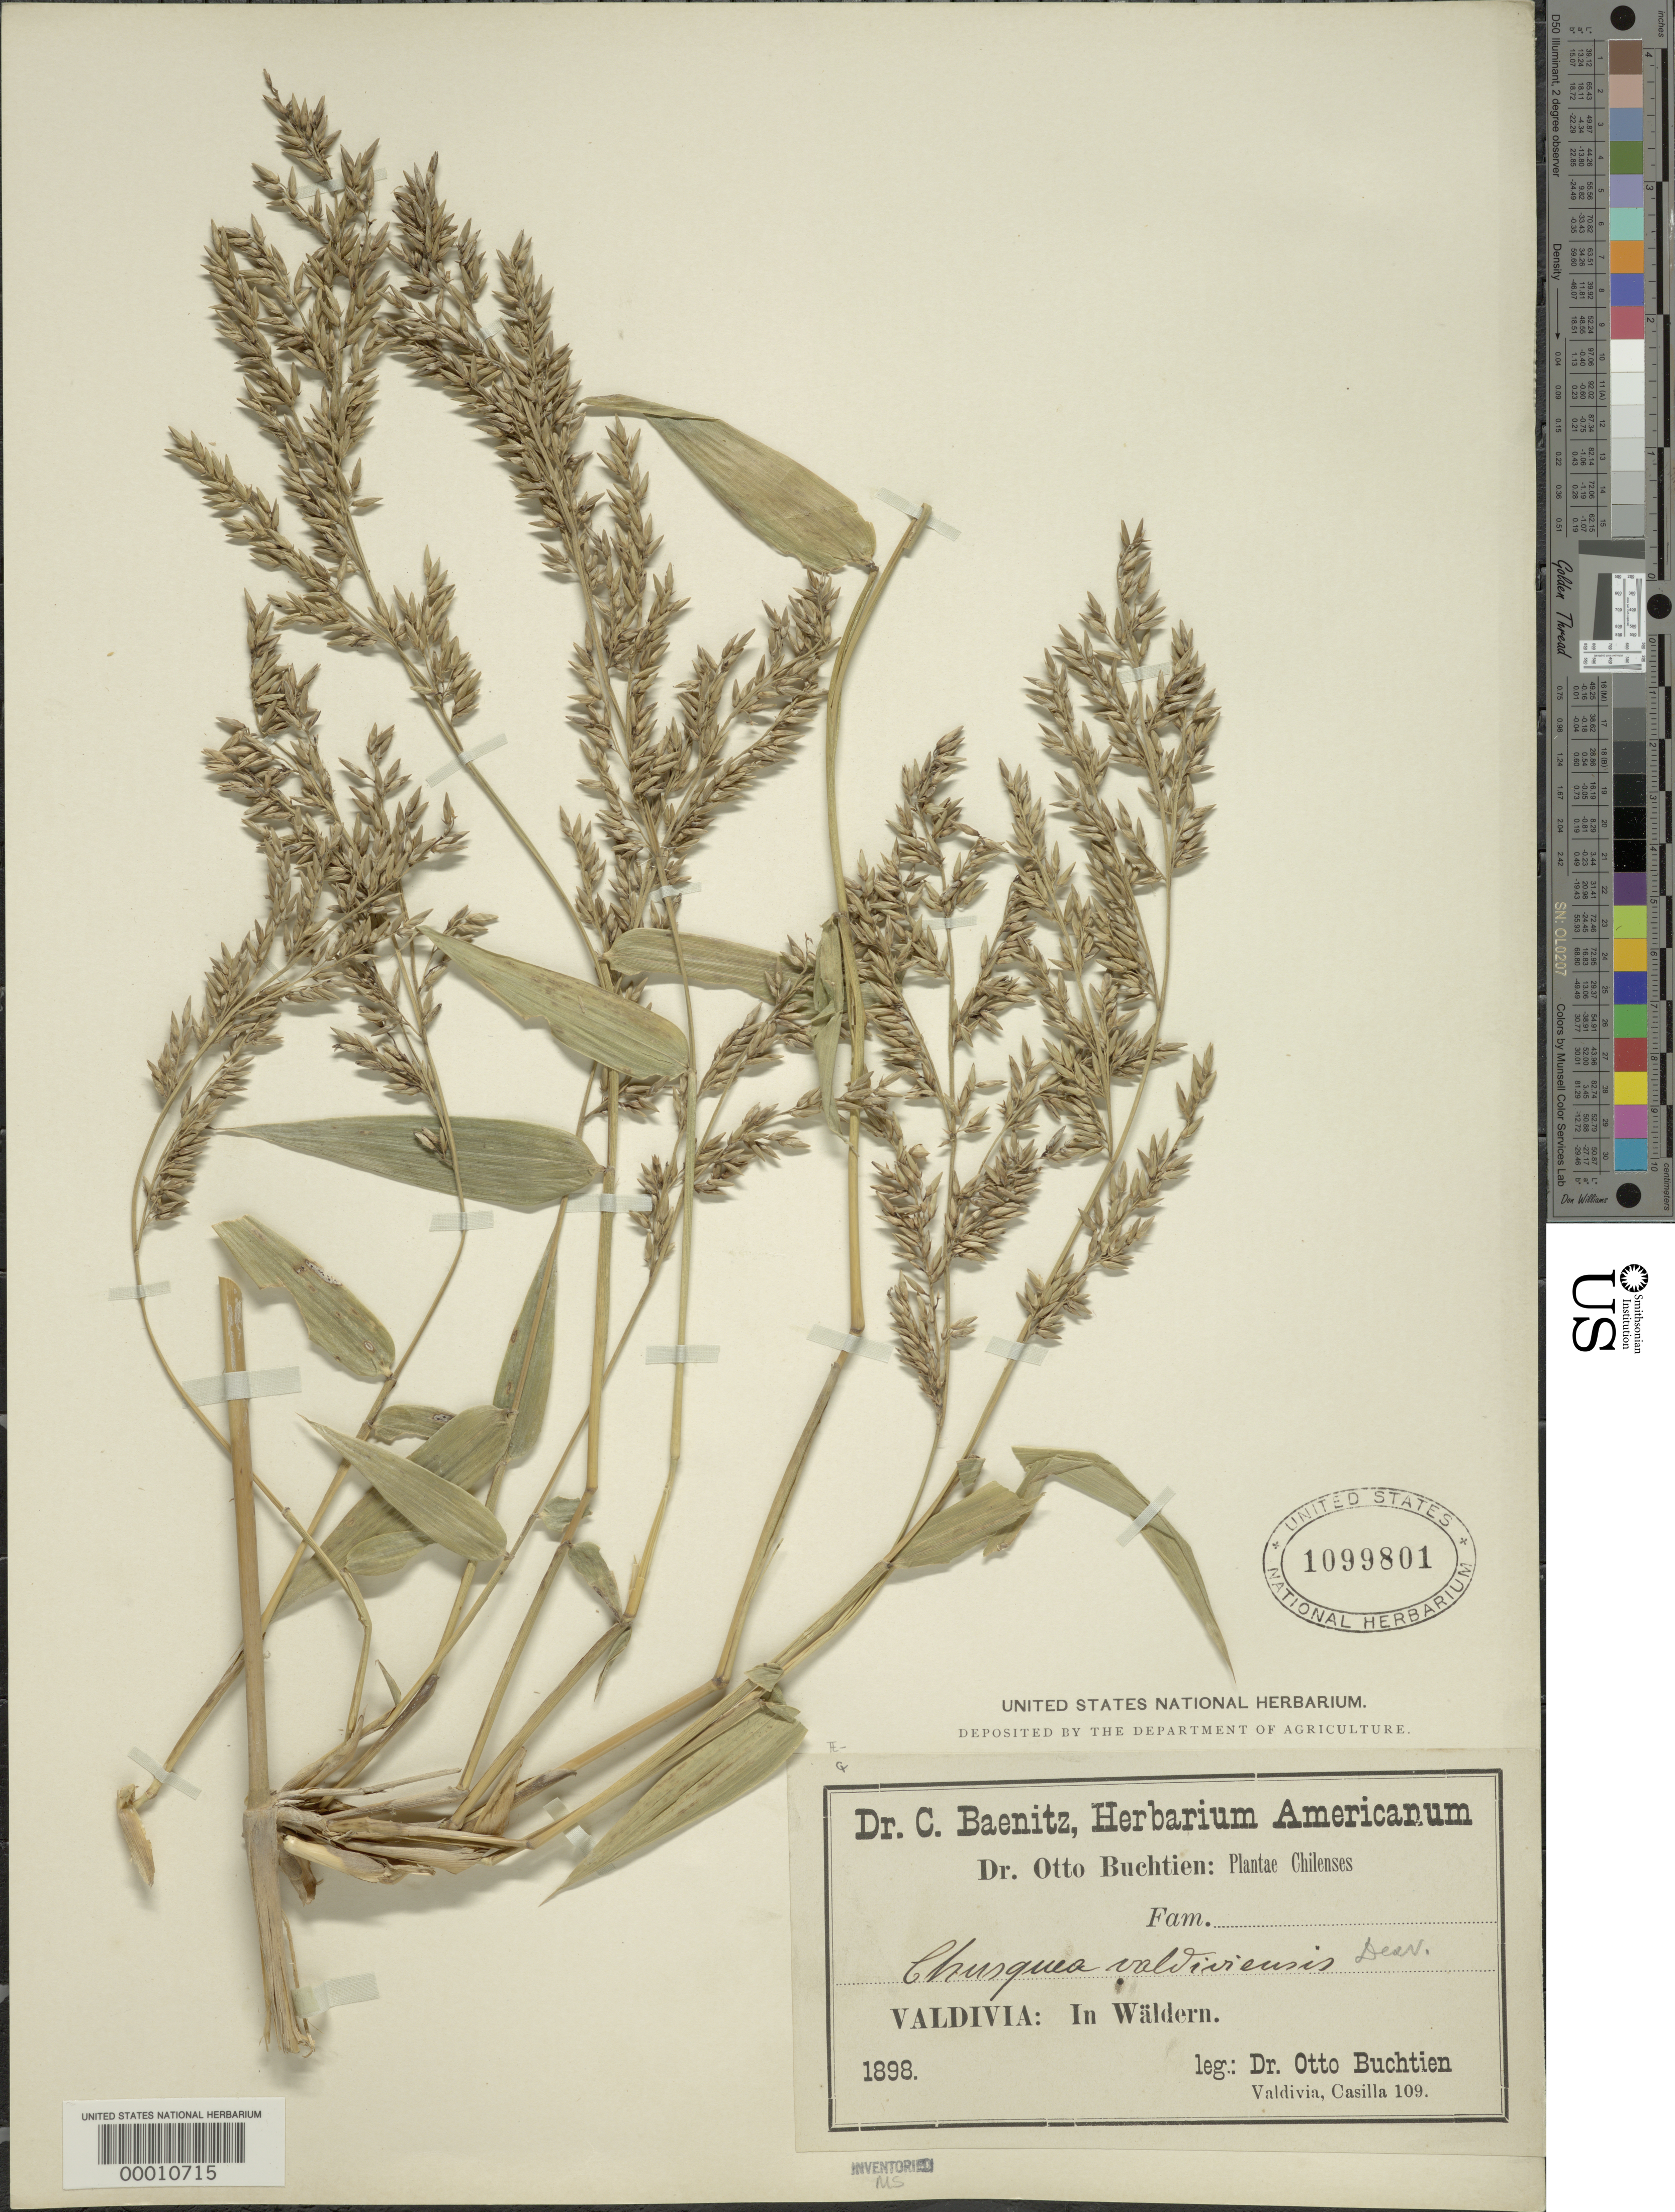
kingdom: Plantae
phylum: Tracheophyta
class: Liliopsida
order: Poales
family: Poaceae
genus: Chusquea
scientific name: Chusquea valdiviensis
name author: É. Desv. in Gay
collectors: O. Buchtien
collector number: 109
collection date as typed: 1898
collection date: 1898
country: Chile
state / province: Los Lagos (X)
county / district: Valdivia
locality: Casilla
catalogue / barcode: US 1099801